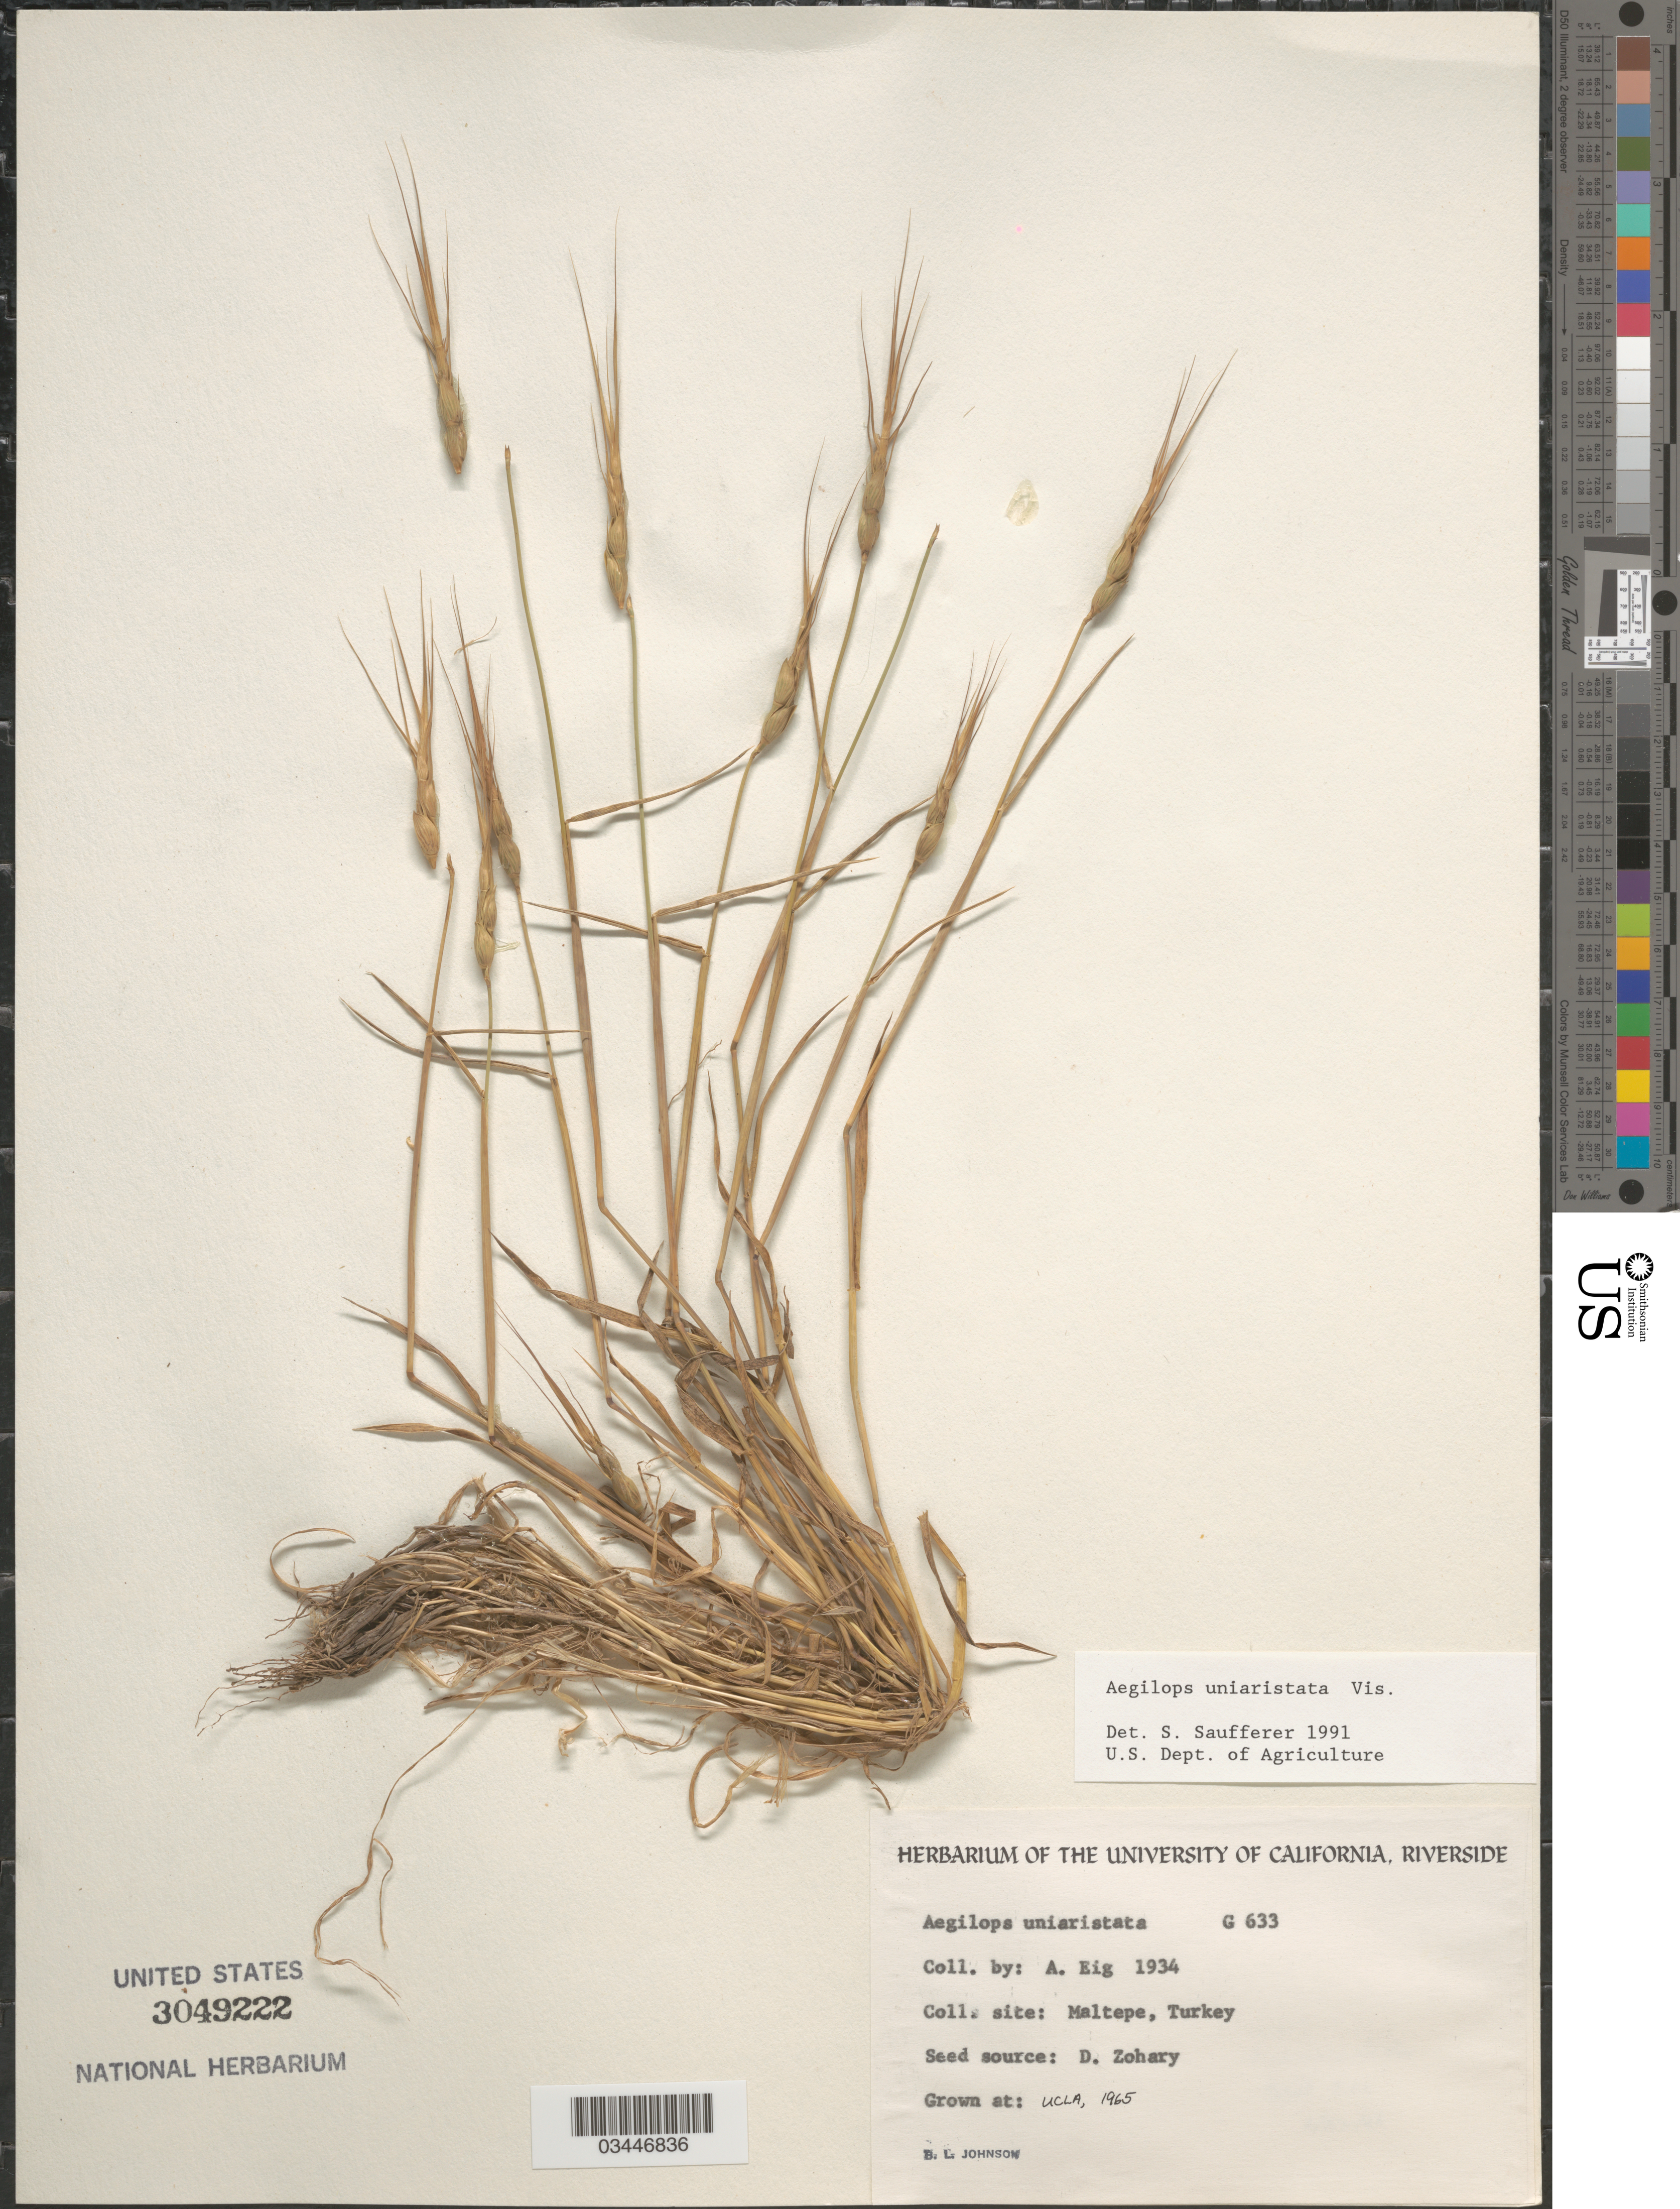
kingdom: Plantae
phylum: Tracheophyta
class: Liliopsida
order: Poales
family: Poaceae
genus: Aegilops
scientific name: Aegilops sp.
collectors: B. Johnson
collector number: G633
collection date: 1965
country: United States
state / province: California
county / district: Los Angeles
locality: UCLA.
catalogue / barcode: US 3049222